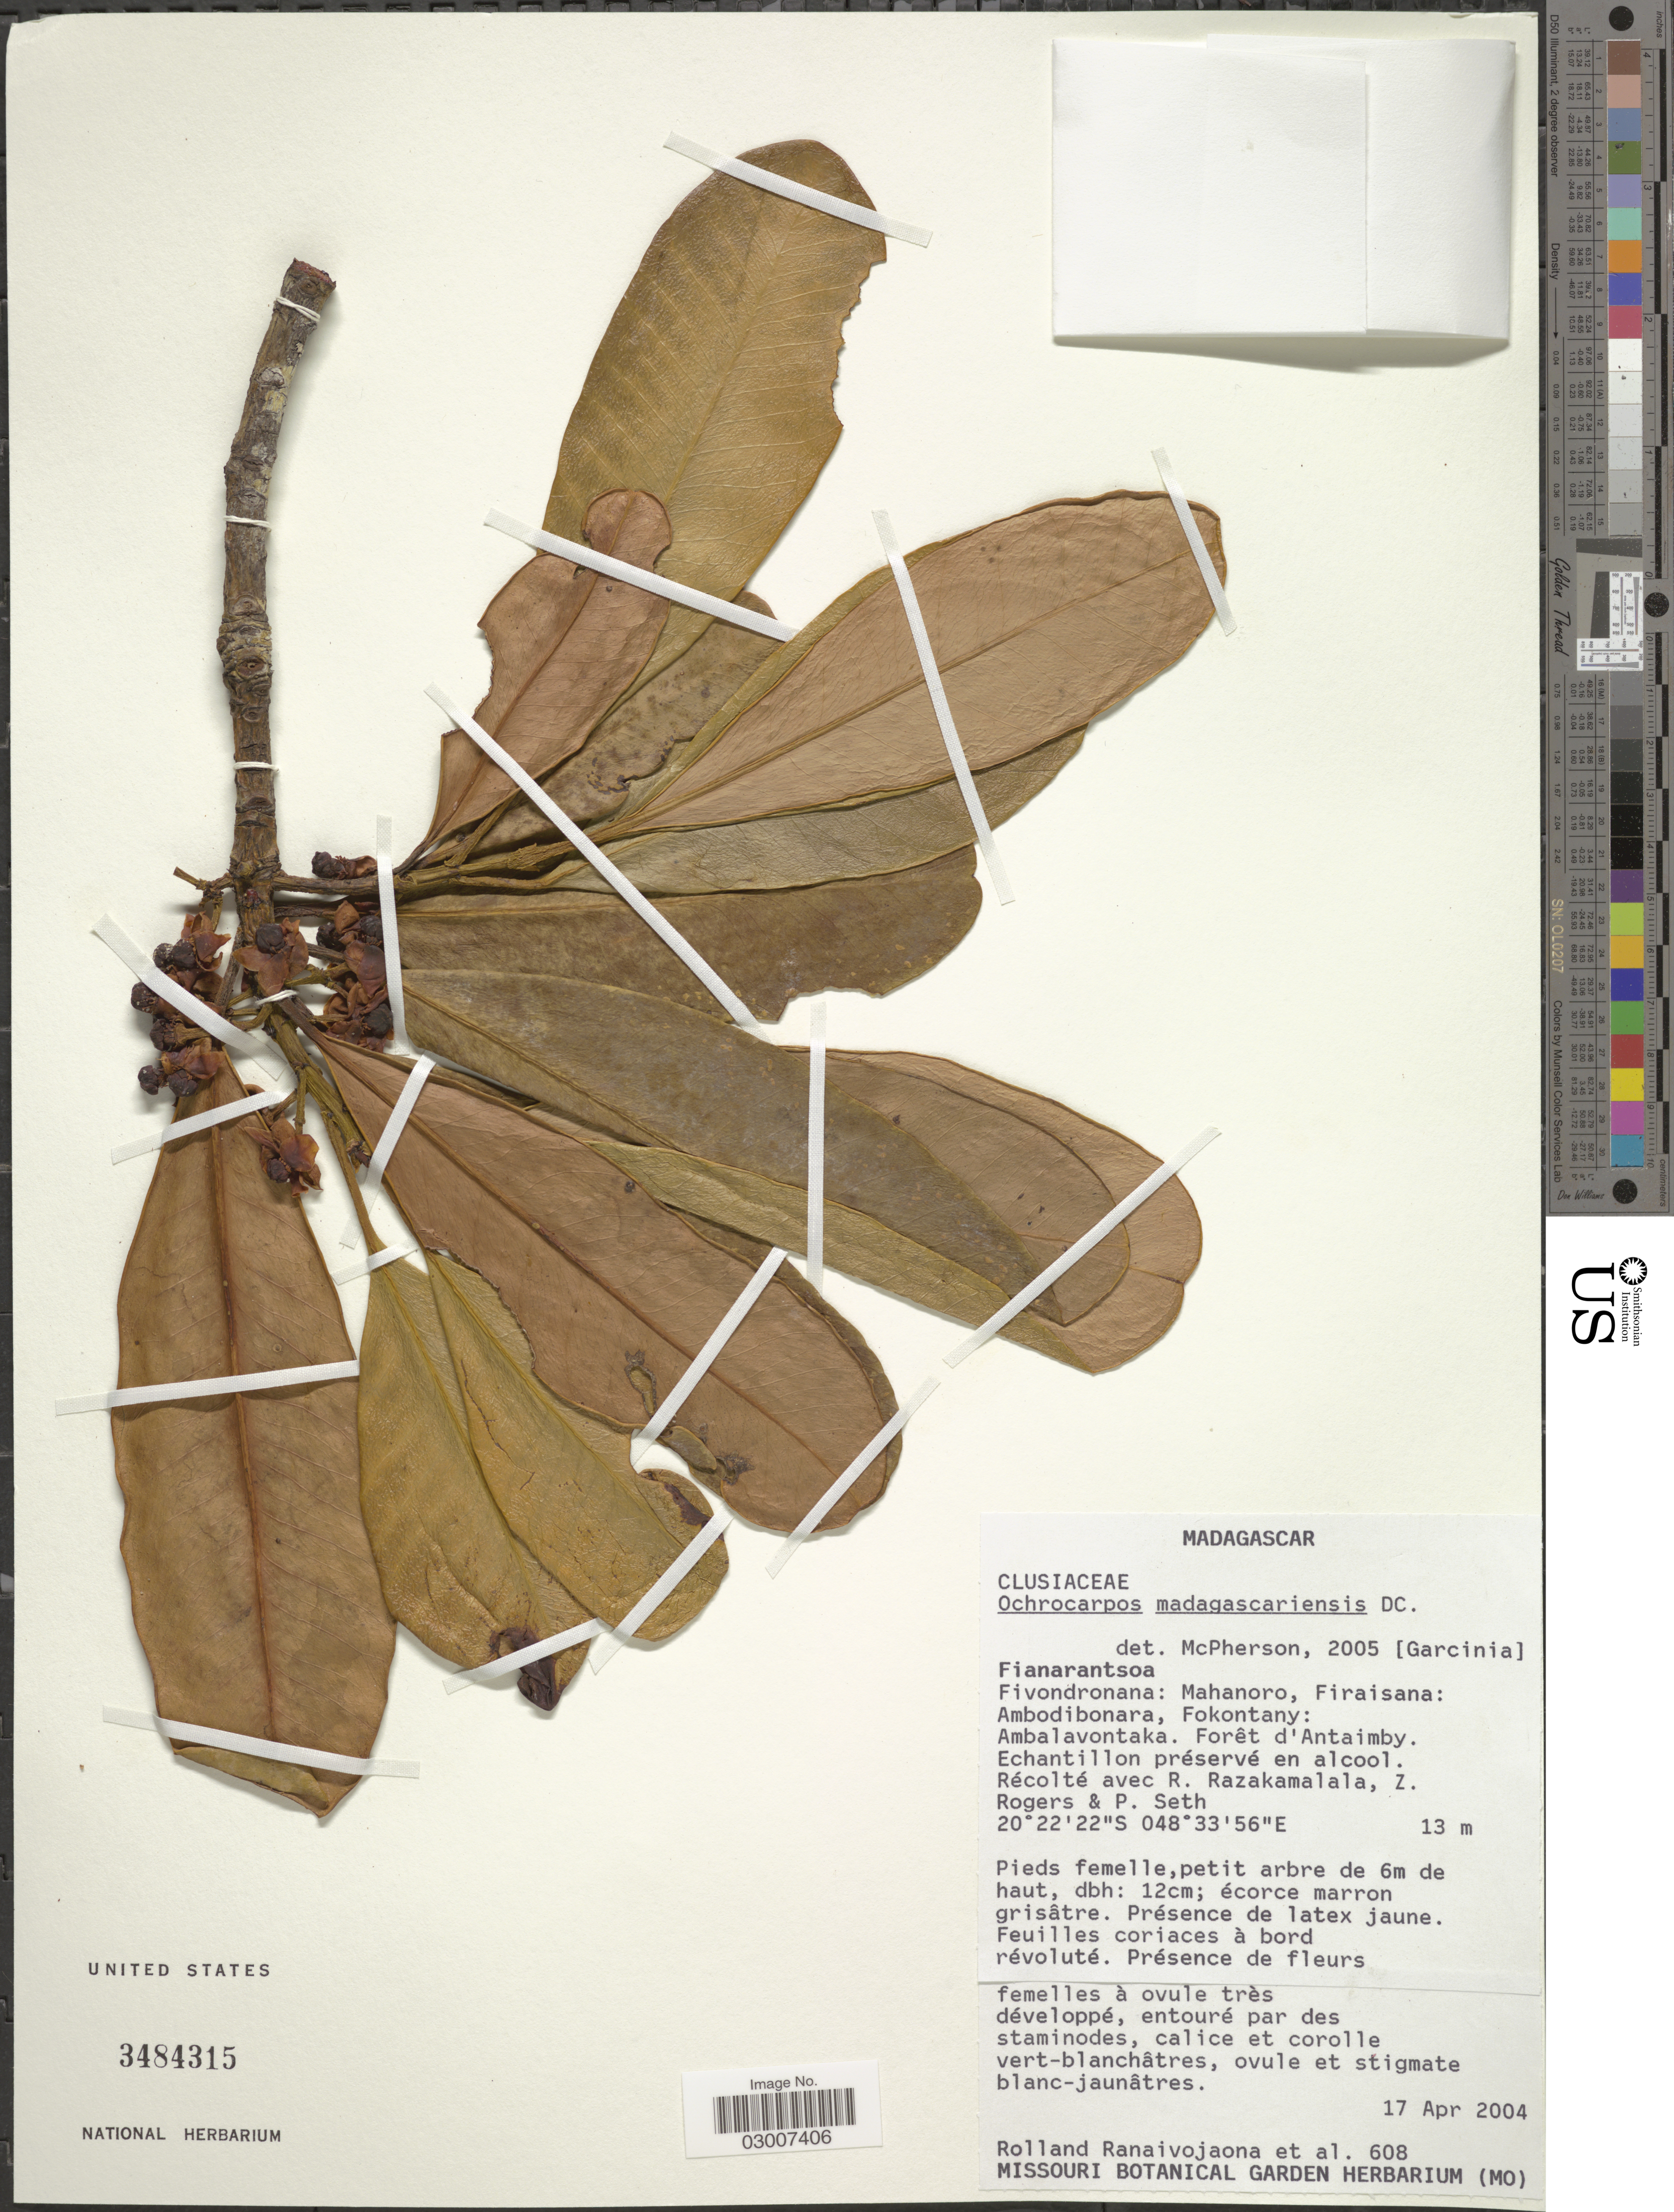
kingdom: Plantae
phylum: Tracheophyta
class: Magnoliopsida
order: Malpighiales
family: Clusiaceae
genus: Ochrocarpos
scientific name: Ochrocarpos madagascariensis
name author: Choisy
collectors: R. Ranaivojaona, R. Razakamalala, Z. S. Rogers & P. Seth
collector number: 608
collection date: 2004-04-17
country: Madagascar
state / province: Atsinanana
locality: Fianarantsoa. Fivondronana: Mahanoro, Firaisana: Ambodibonara, Fokontany: Ambalavontaka. Forêt d'Antaimby.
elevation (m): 13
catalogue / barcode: US 3484315